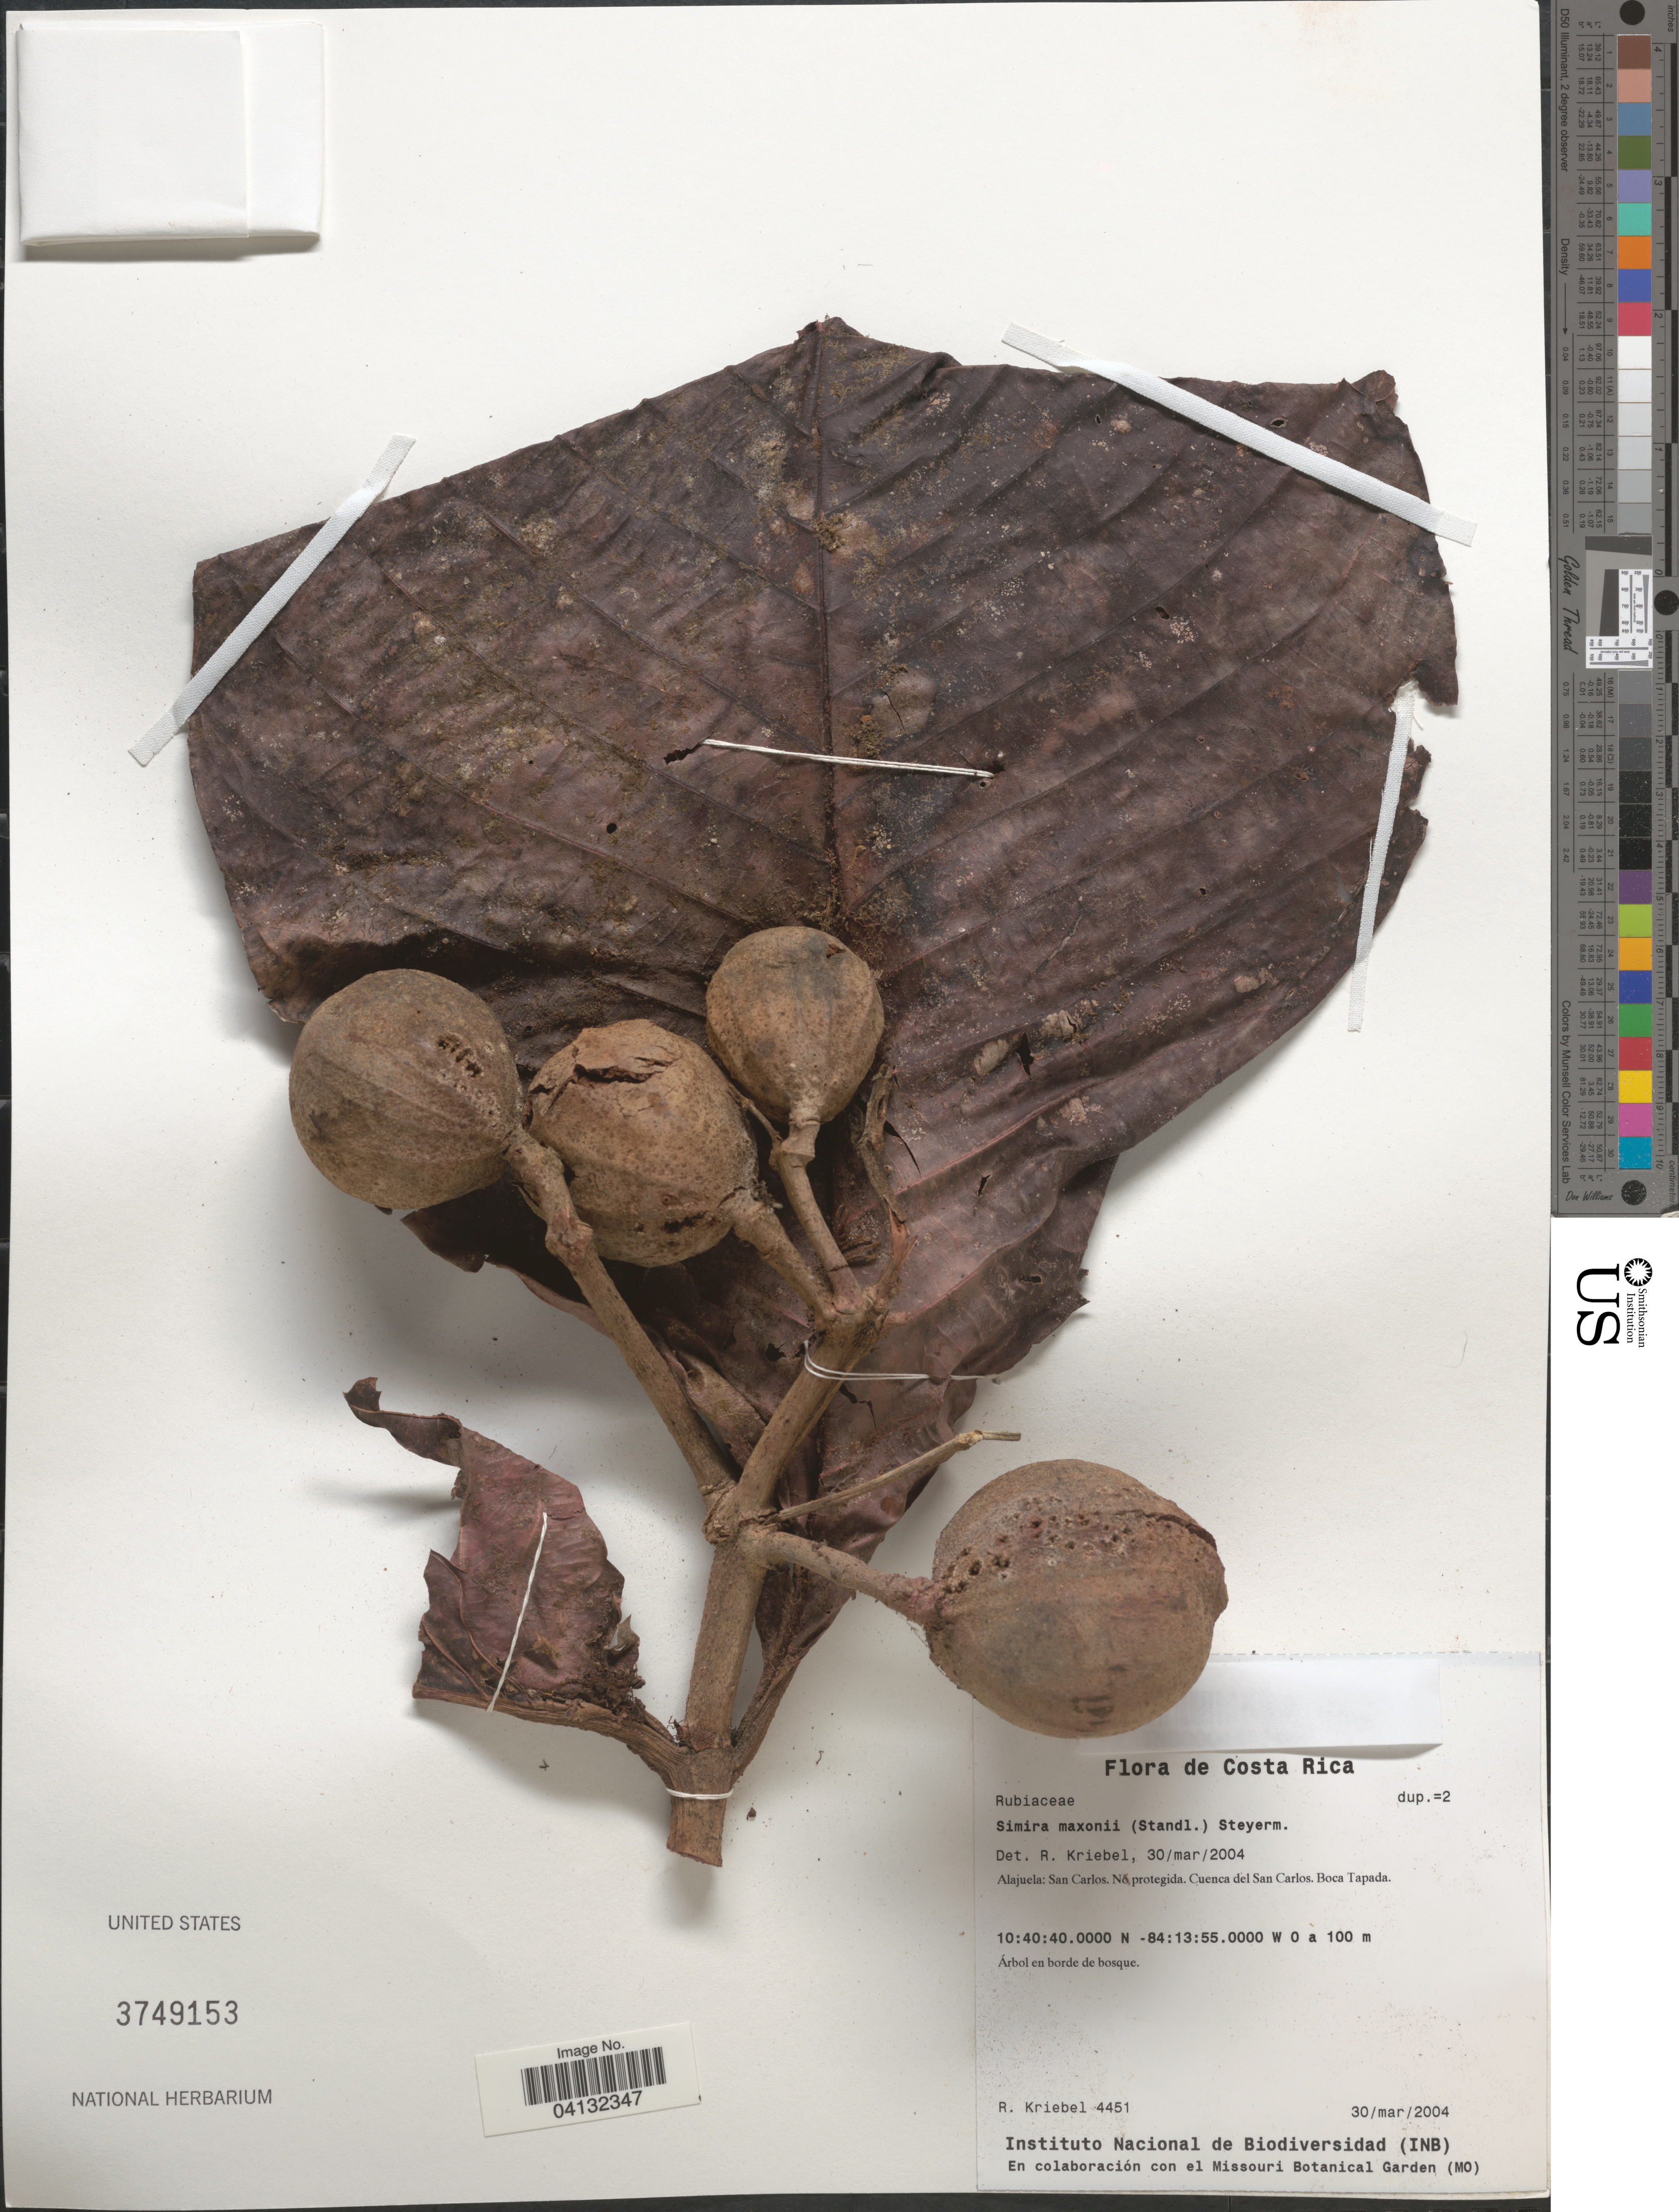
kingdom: Plantae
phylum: Tracheophyta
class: Magnoliopsida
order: Gentianales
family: Rubiaceae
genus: Simira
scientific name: Simira maxonii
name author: (Standl.) Steyerm.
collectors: R. Kriebel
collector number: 4451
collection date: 2004-03-30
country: Costa Rica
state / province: Alajuela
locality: San Carlos. No protegida. Cuenca del San Carlos. Boca Tapada.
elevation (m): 0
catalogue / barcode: US 3749153